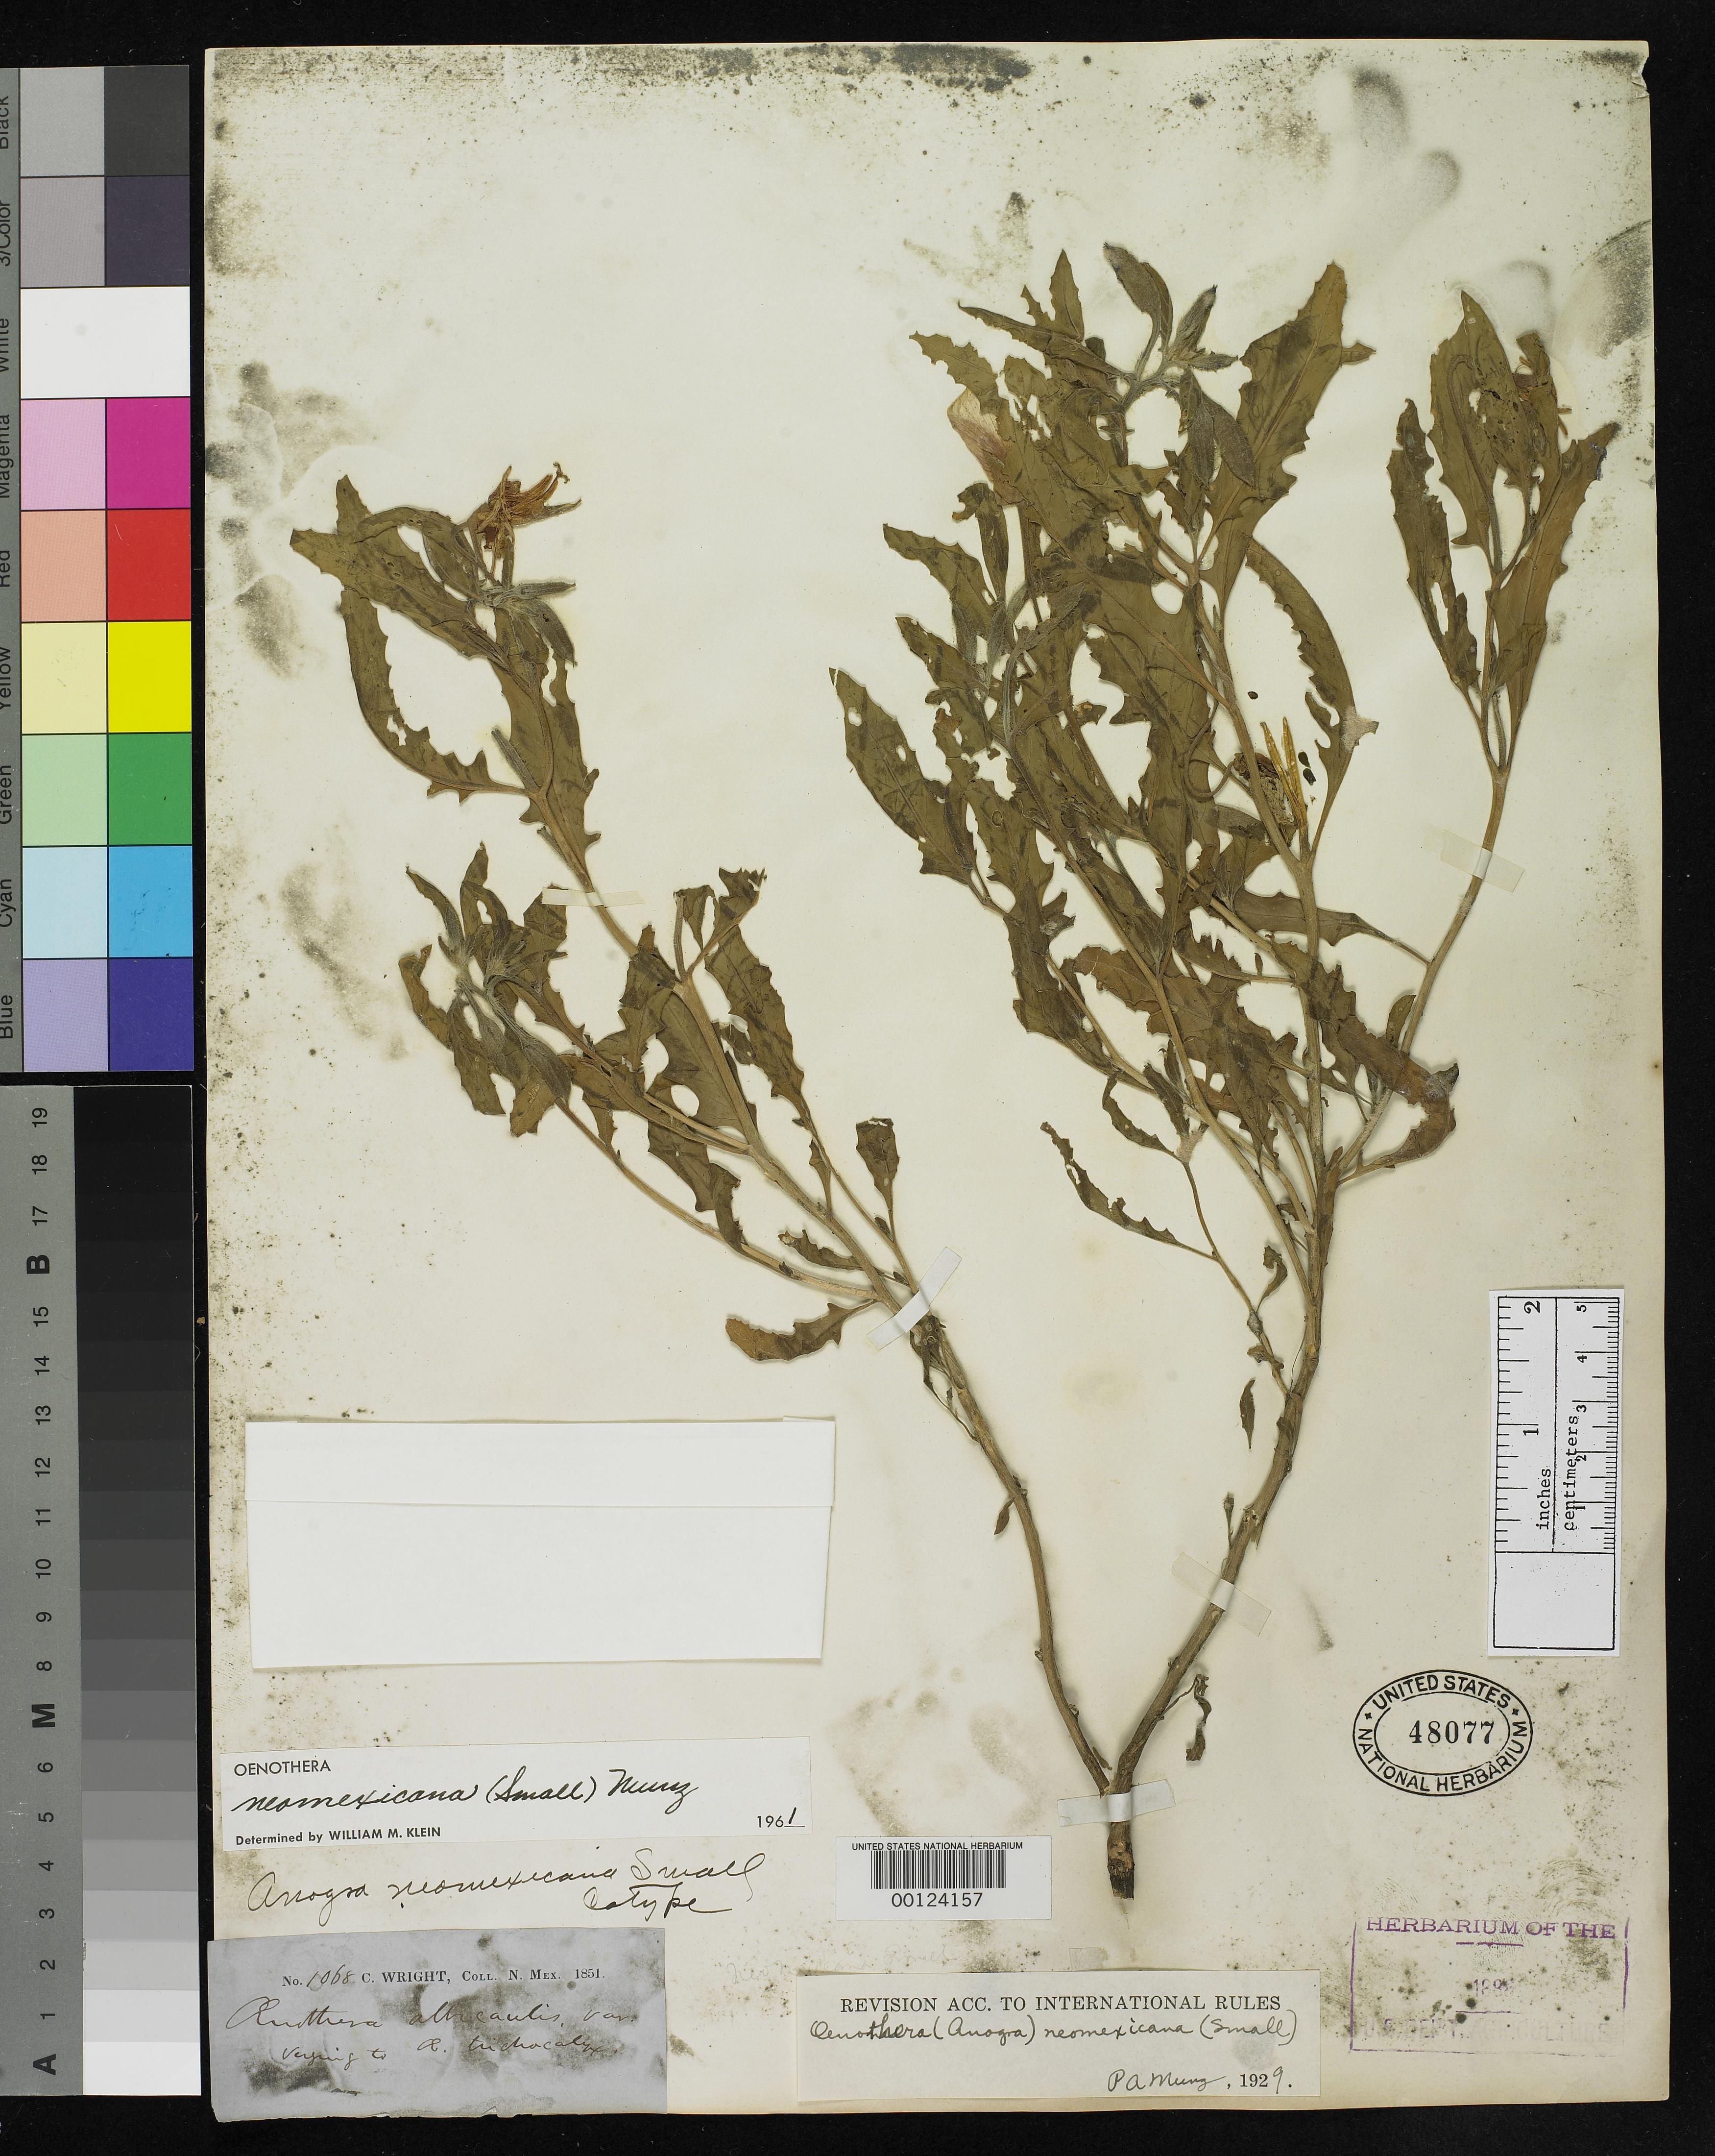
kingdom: Plantae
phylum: Tracheophyta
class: Magnoliopsida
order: Myrtales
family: Onagraceae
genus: Anogra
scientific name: Anogra neomexicana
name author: Small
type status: Type Collection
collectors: C. Wright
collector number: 1068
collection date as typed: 1851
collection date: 1851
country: United States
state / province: New Mexico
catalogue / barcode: US 48077